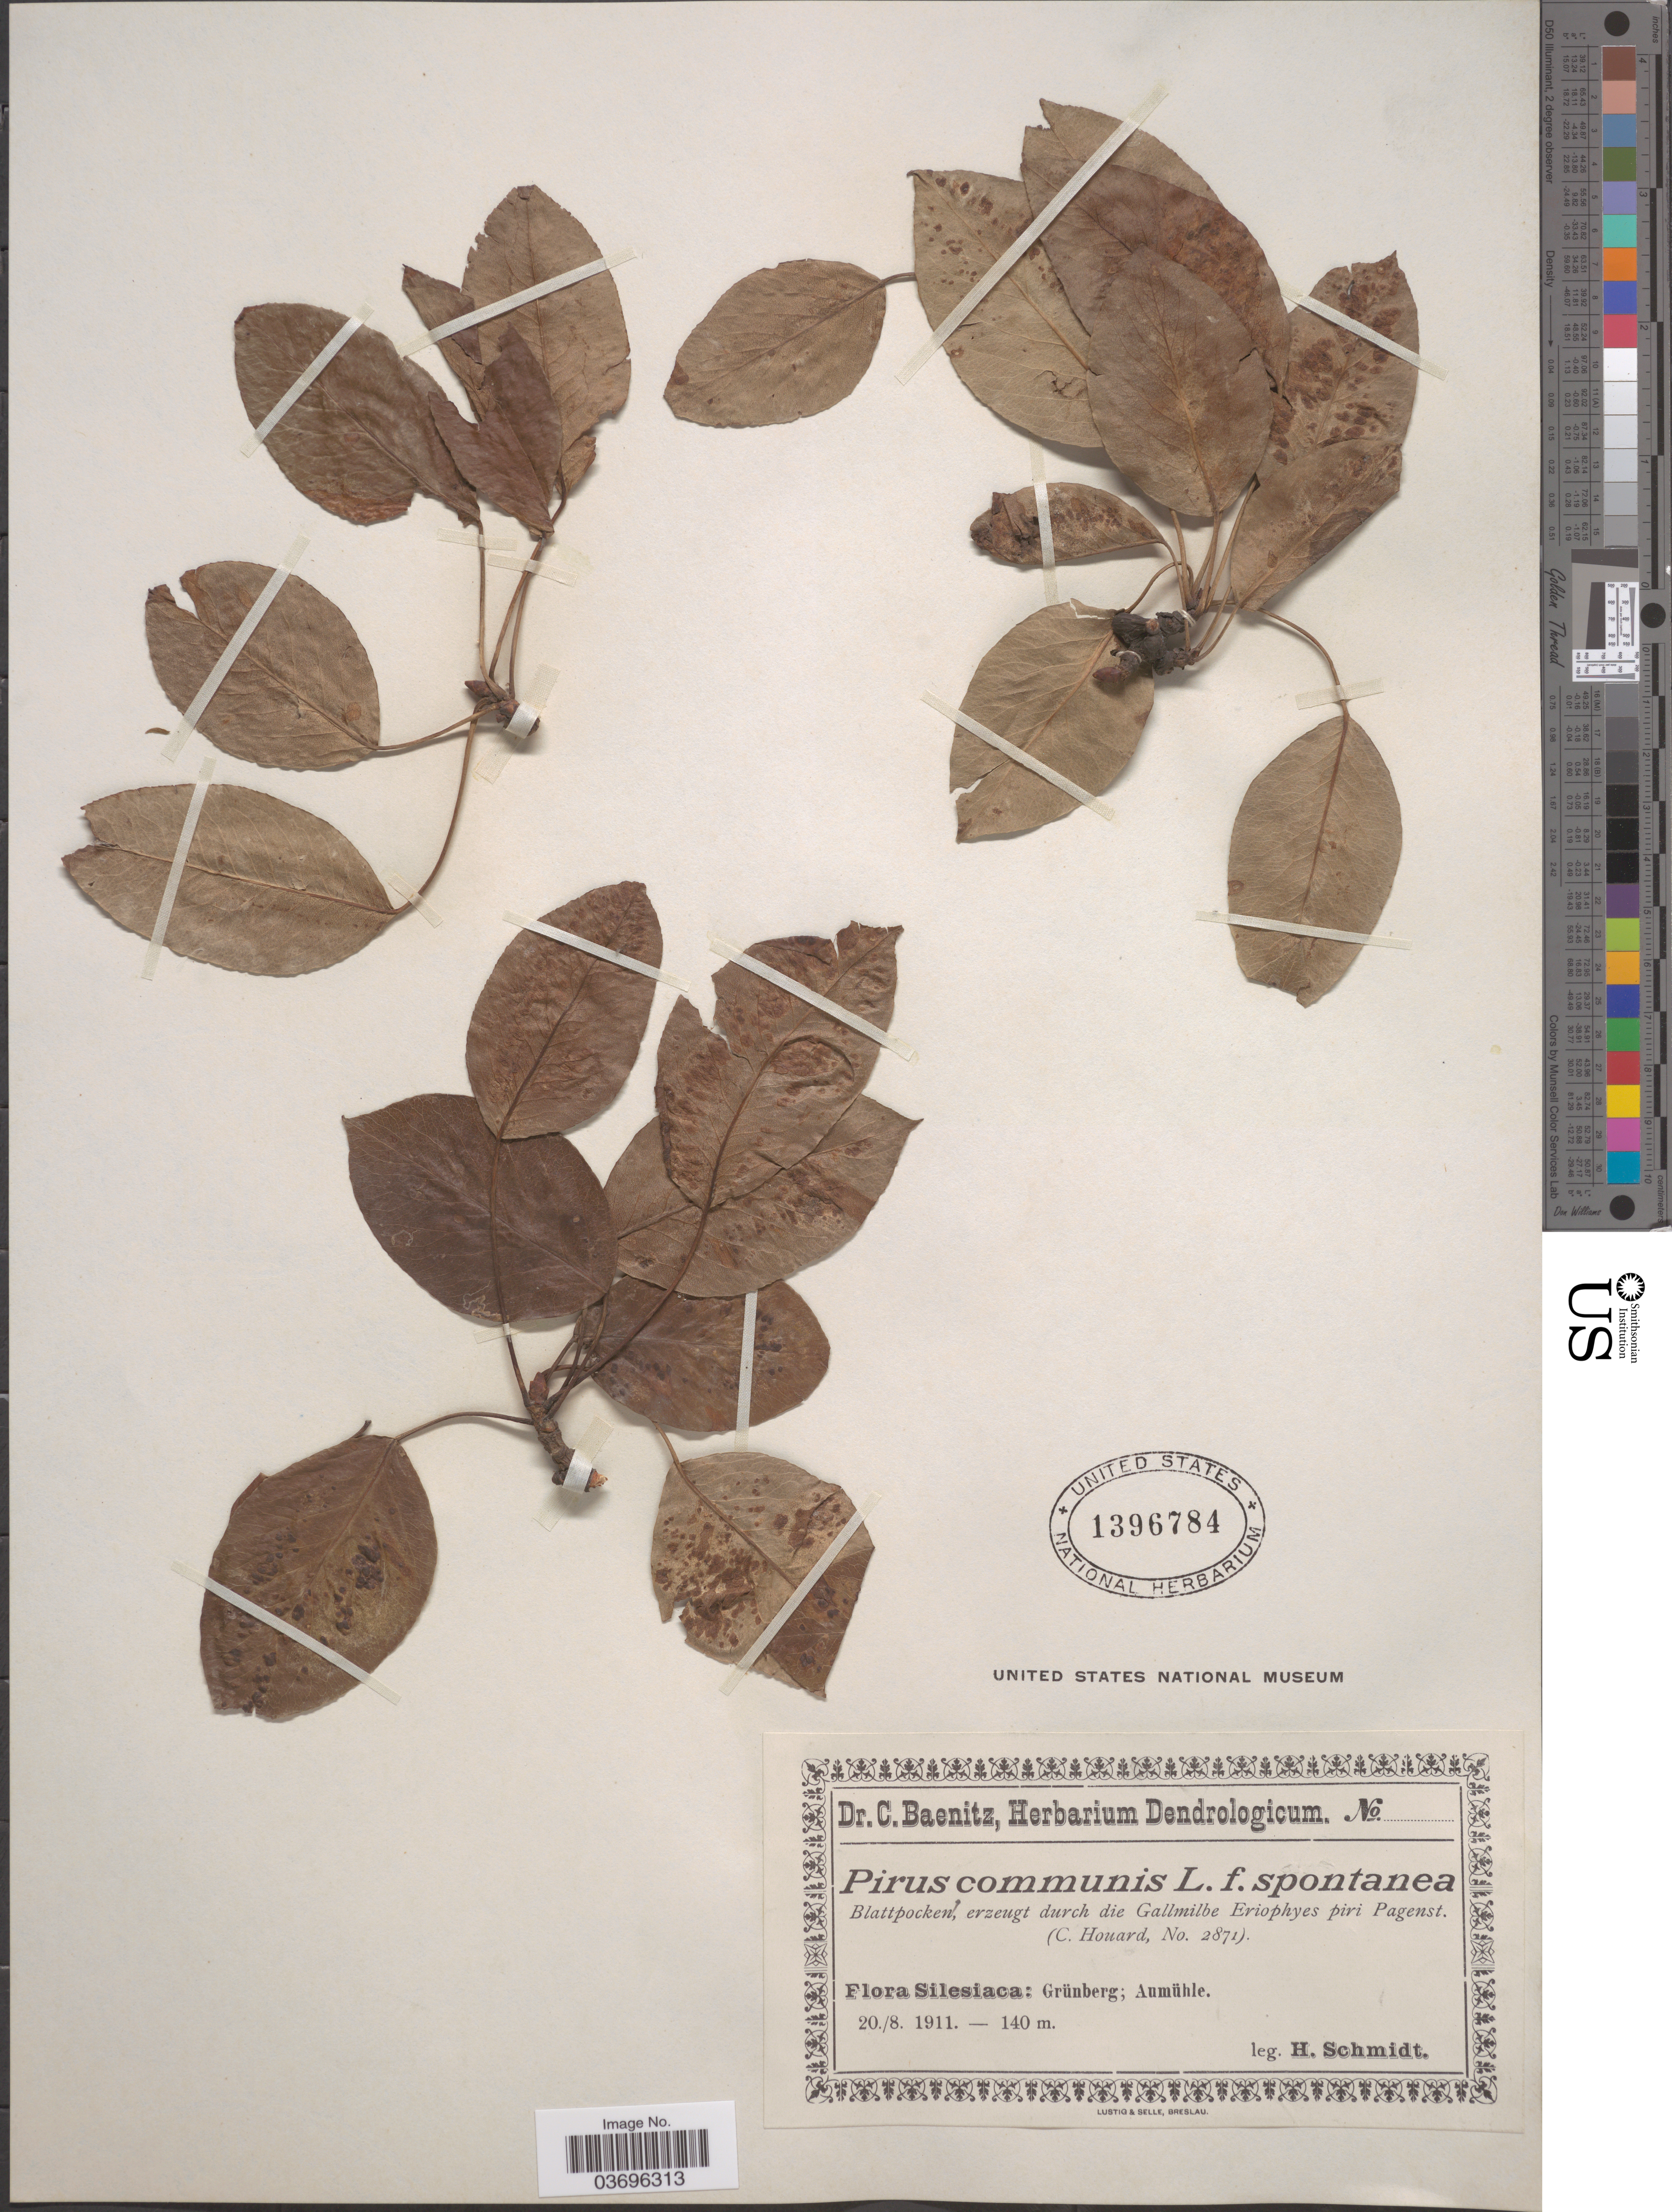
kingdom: Plantae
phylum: Tracheophyta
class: Magnoliopsida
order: Rosales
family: Rosaceae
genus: Pyrus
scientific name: Pyrus communis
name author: L.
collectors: H. Schmidt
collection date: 1911-08-20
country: Poland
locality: Silesiaca: Grünberg; Aumühle.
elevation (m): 140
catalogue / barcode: US 1396784